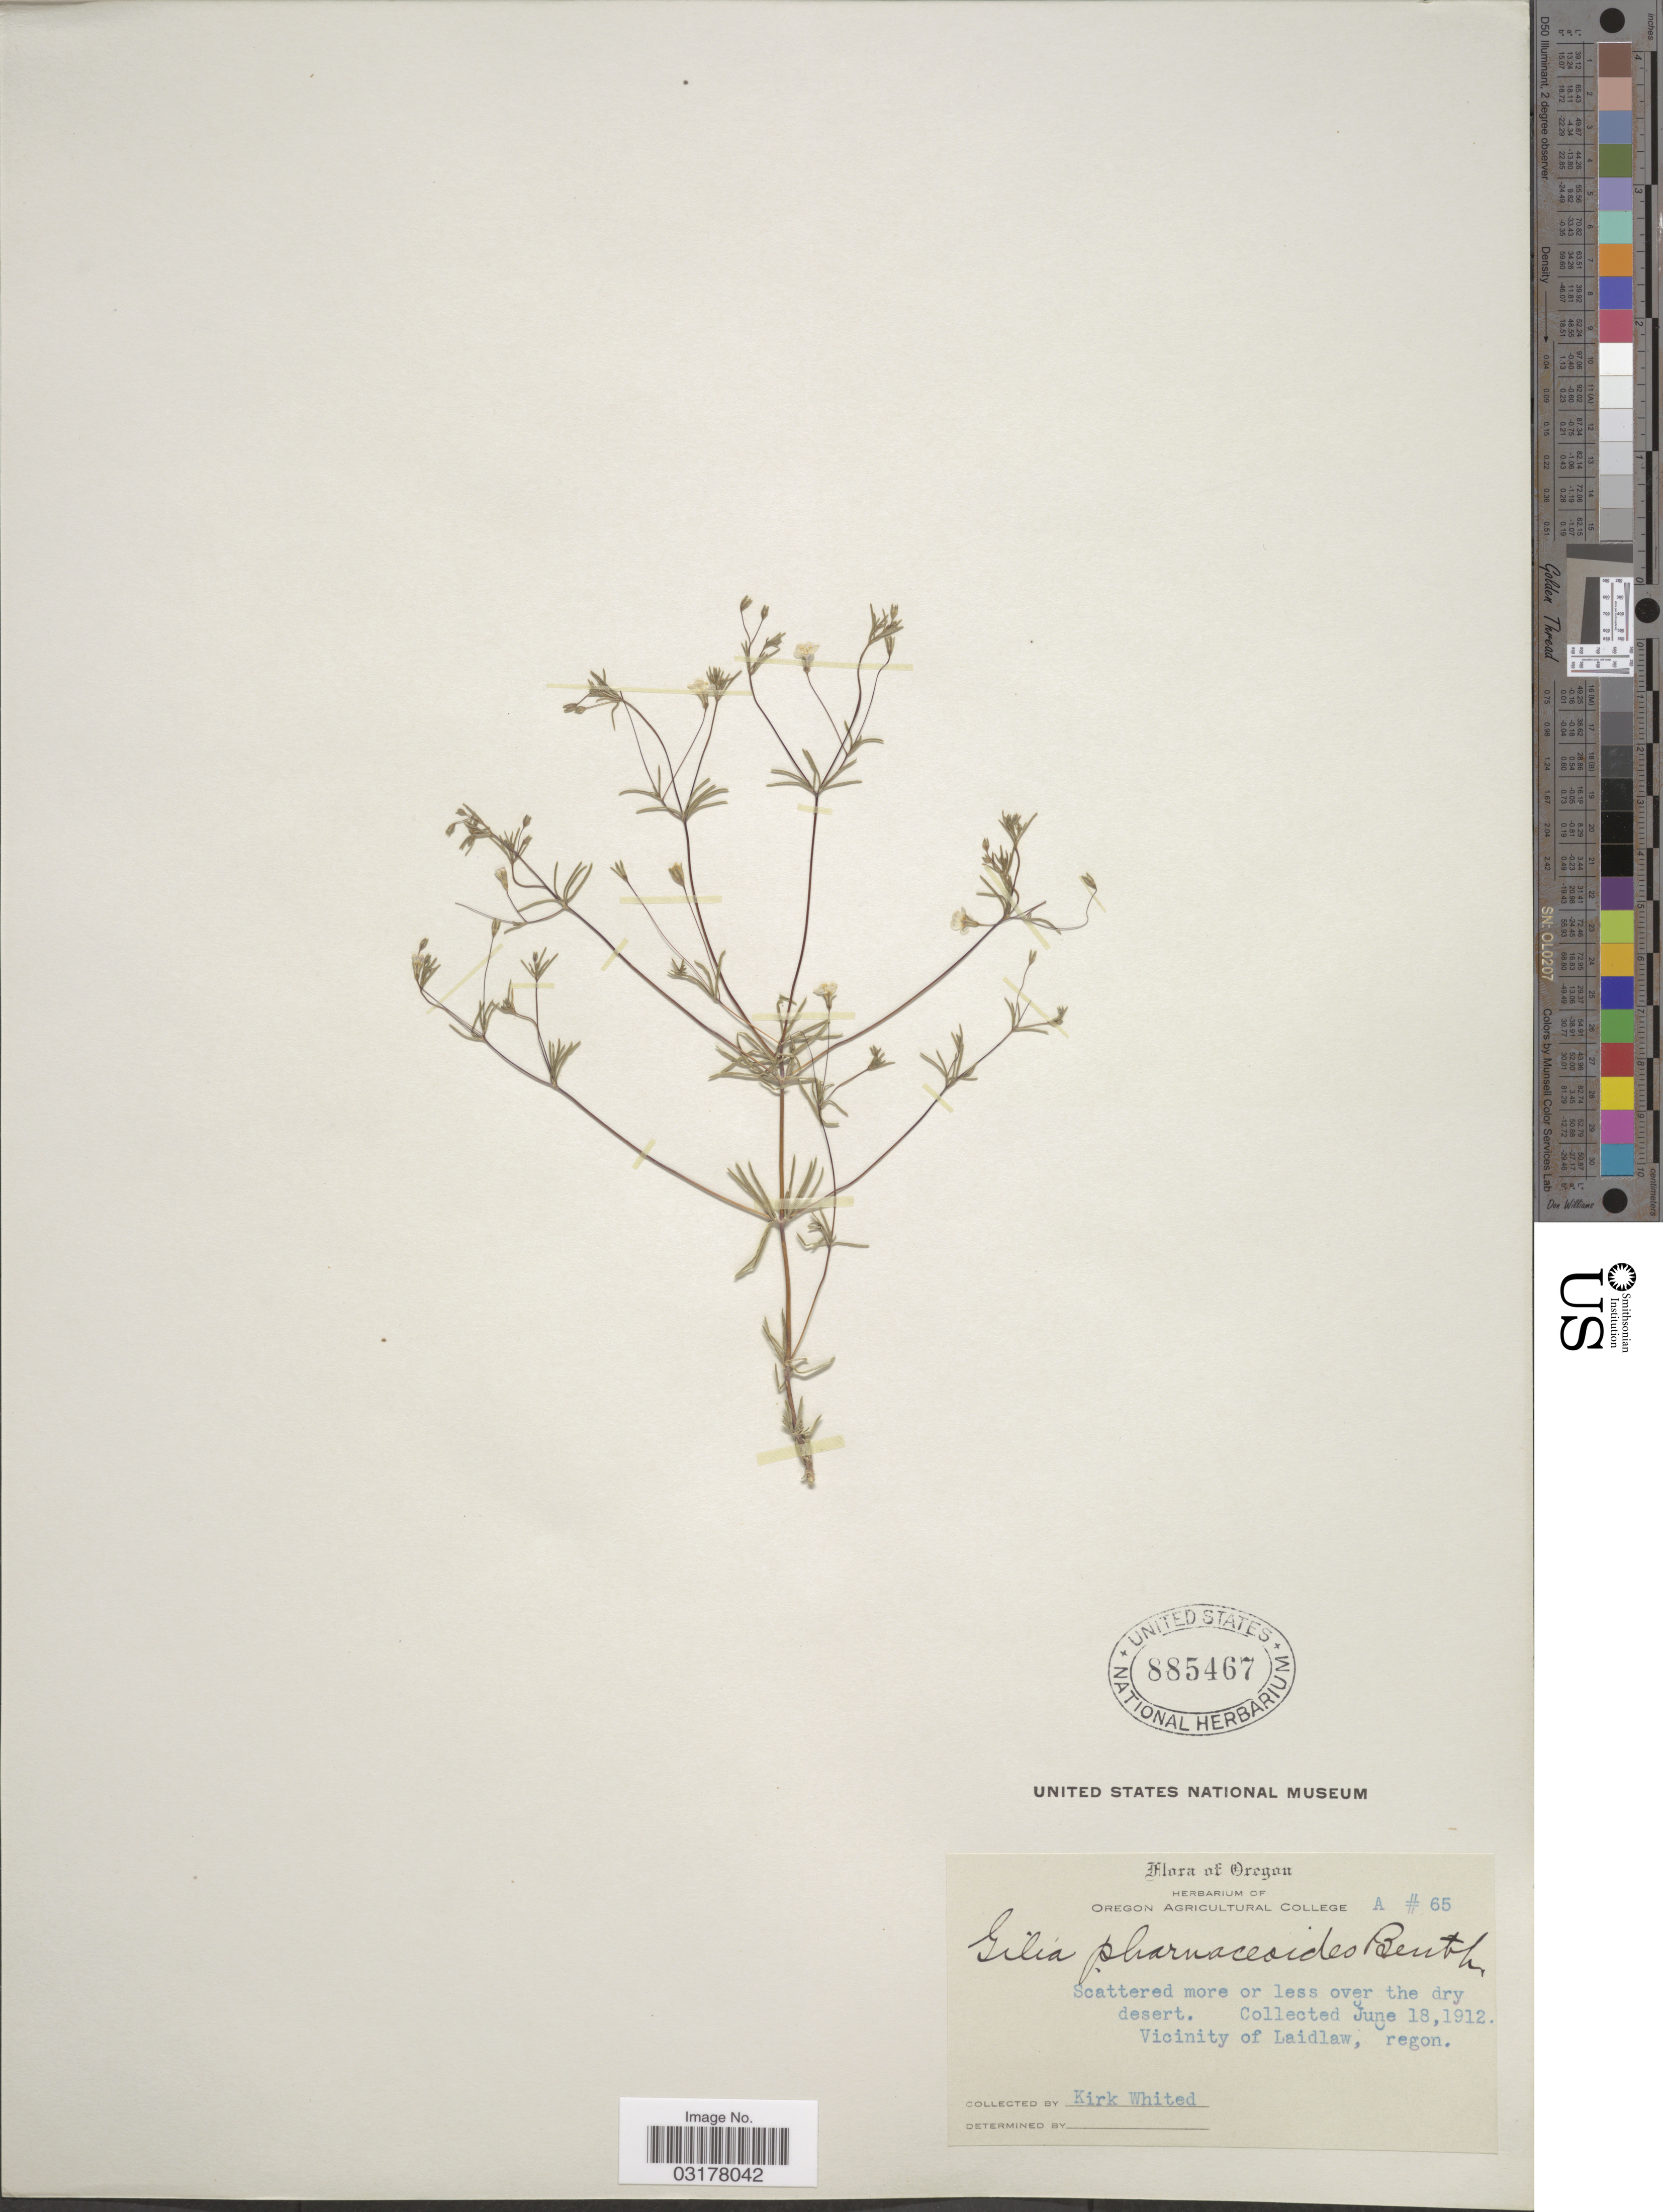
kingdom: Plantae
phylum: Tracheophyta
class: Magnoliopsida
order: Ericales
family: Polemoniaceae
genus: Leptosiphon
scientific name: Leptosiphon liniflorus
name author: (Benth.) J.M. Porter & L.A. Johnson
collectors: K. Whited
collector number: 65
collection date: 1912-06-18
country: United States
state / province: Oregon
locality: Vicinity of Laidlaw, region.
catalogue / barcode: US 885467